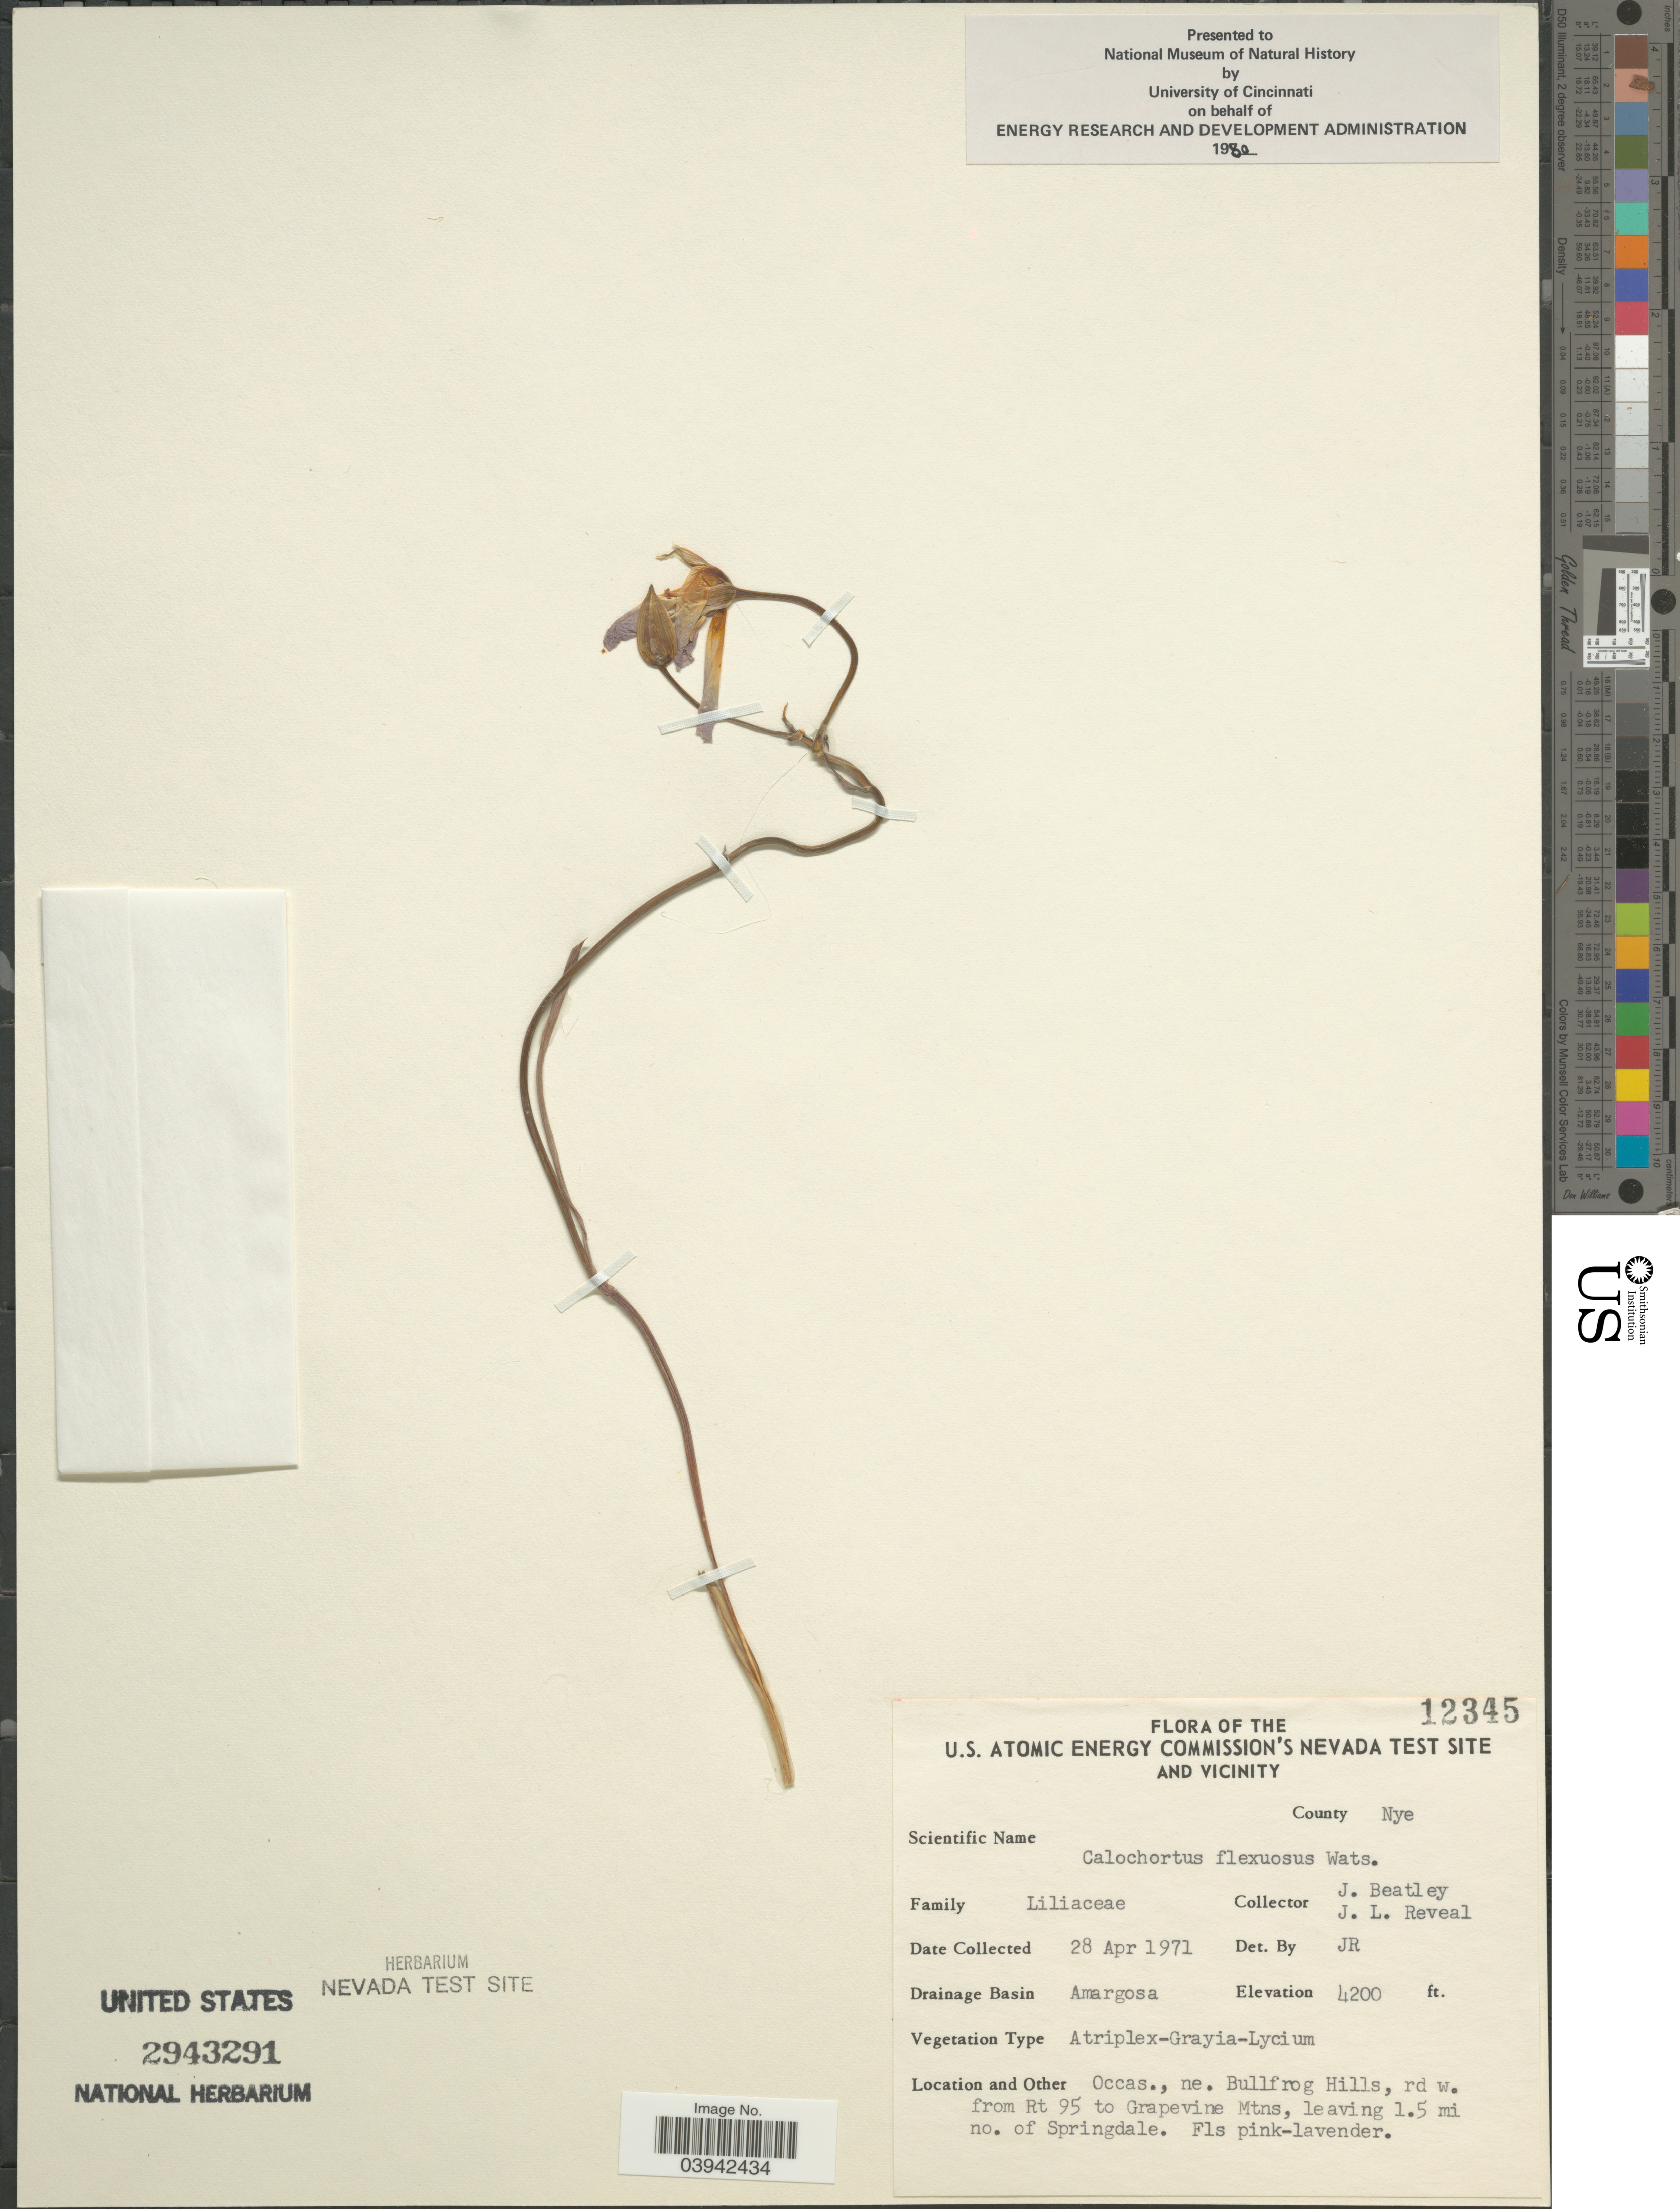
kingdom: Plantae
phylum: Tracheophyta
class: Liliopsida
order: Liliales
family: Liliaceae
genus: Calochortus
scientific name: Calochortus flexuosus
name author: S. Watson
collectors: J. C. Beatley & J. L. Reveal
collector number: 12345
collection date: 1971-04-28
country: United States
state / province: Nevada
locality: The U.S. Atomic Energy Commission's Nevada Test Site and Vicinity. County Nye. Drainage Basin Amargosa. Occas., ne. Bullfrog Hills, rd w. from Rt 95 to Grapevine Mtns, leaving 1.5 mi no. of Springdale.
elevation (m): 1280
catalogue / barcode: US 2943291